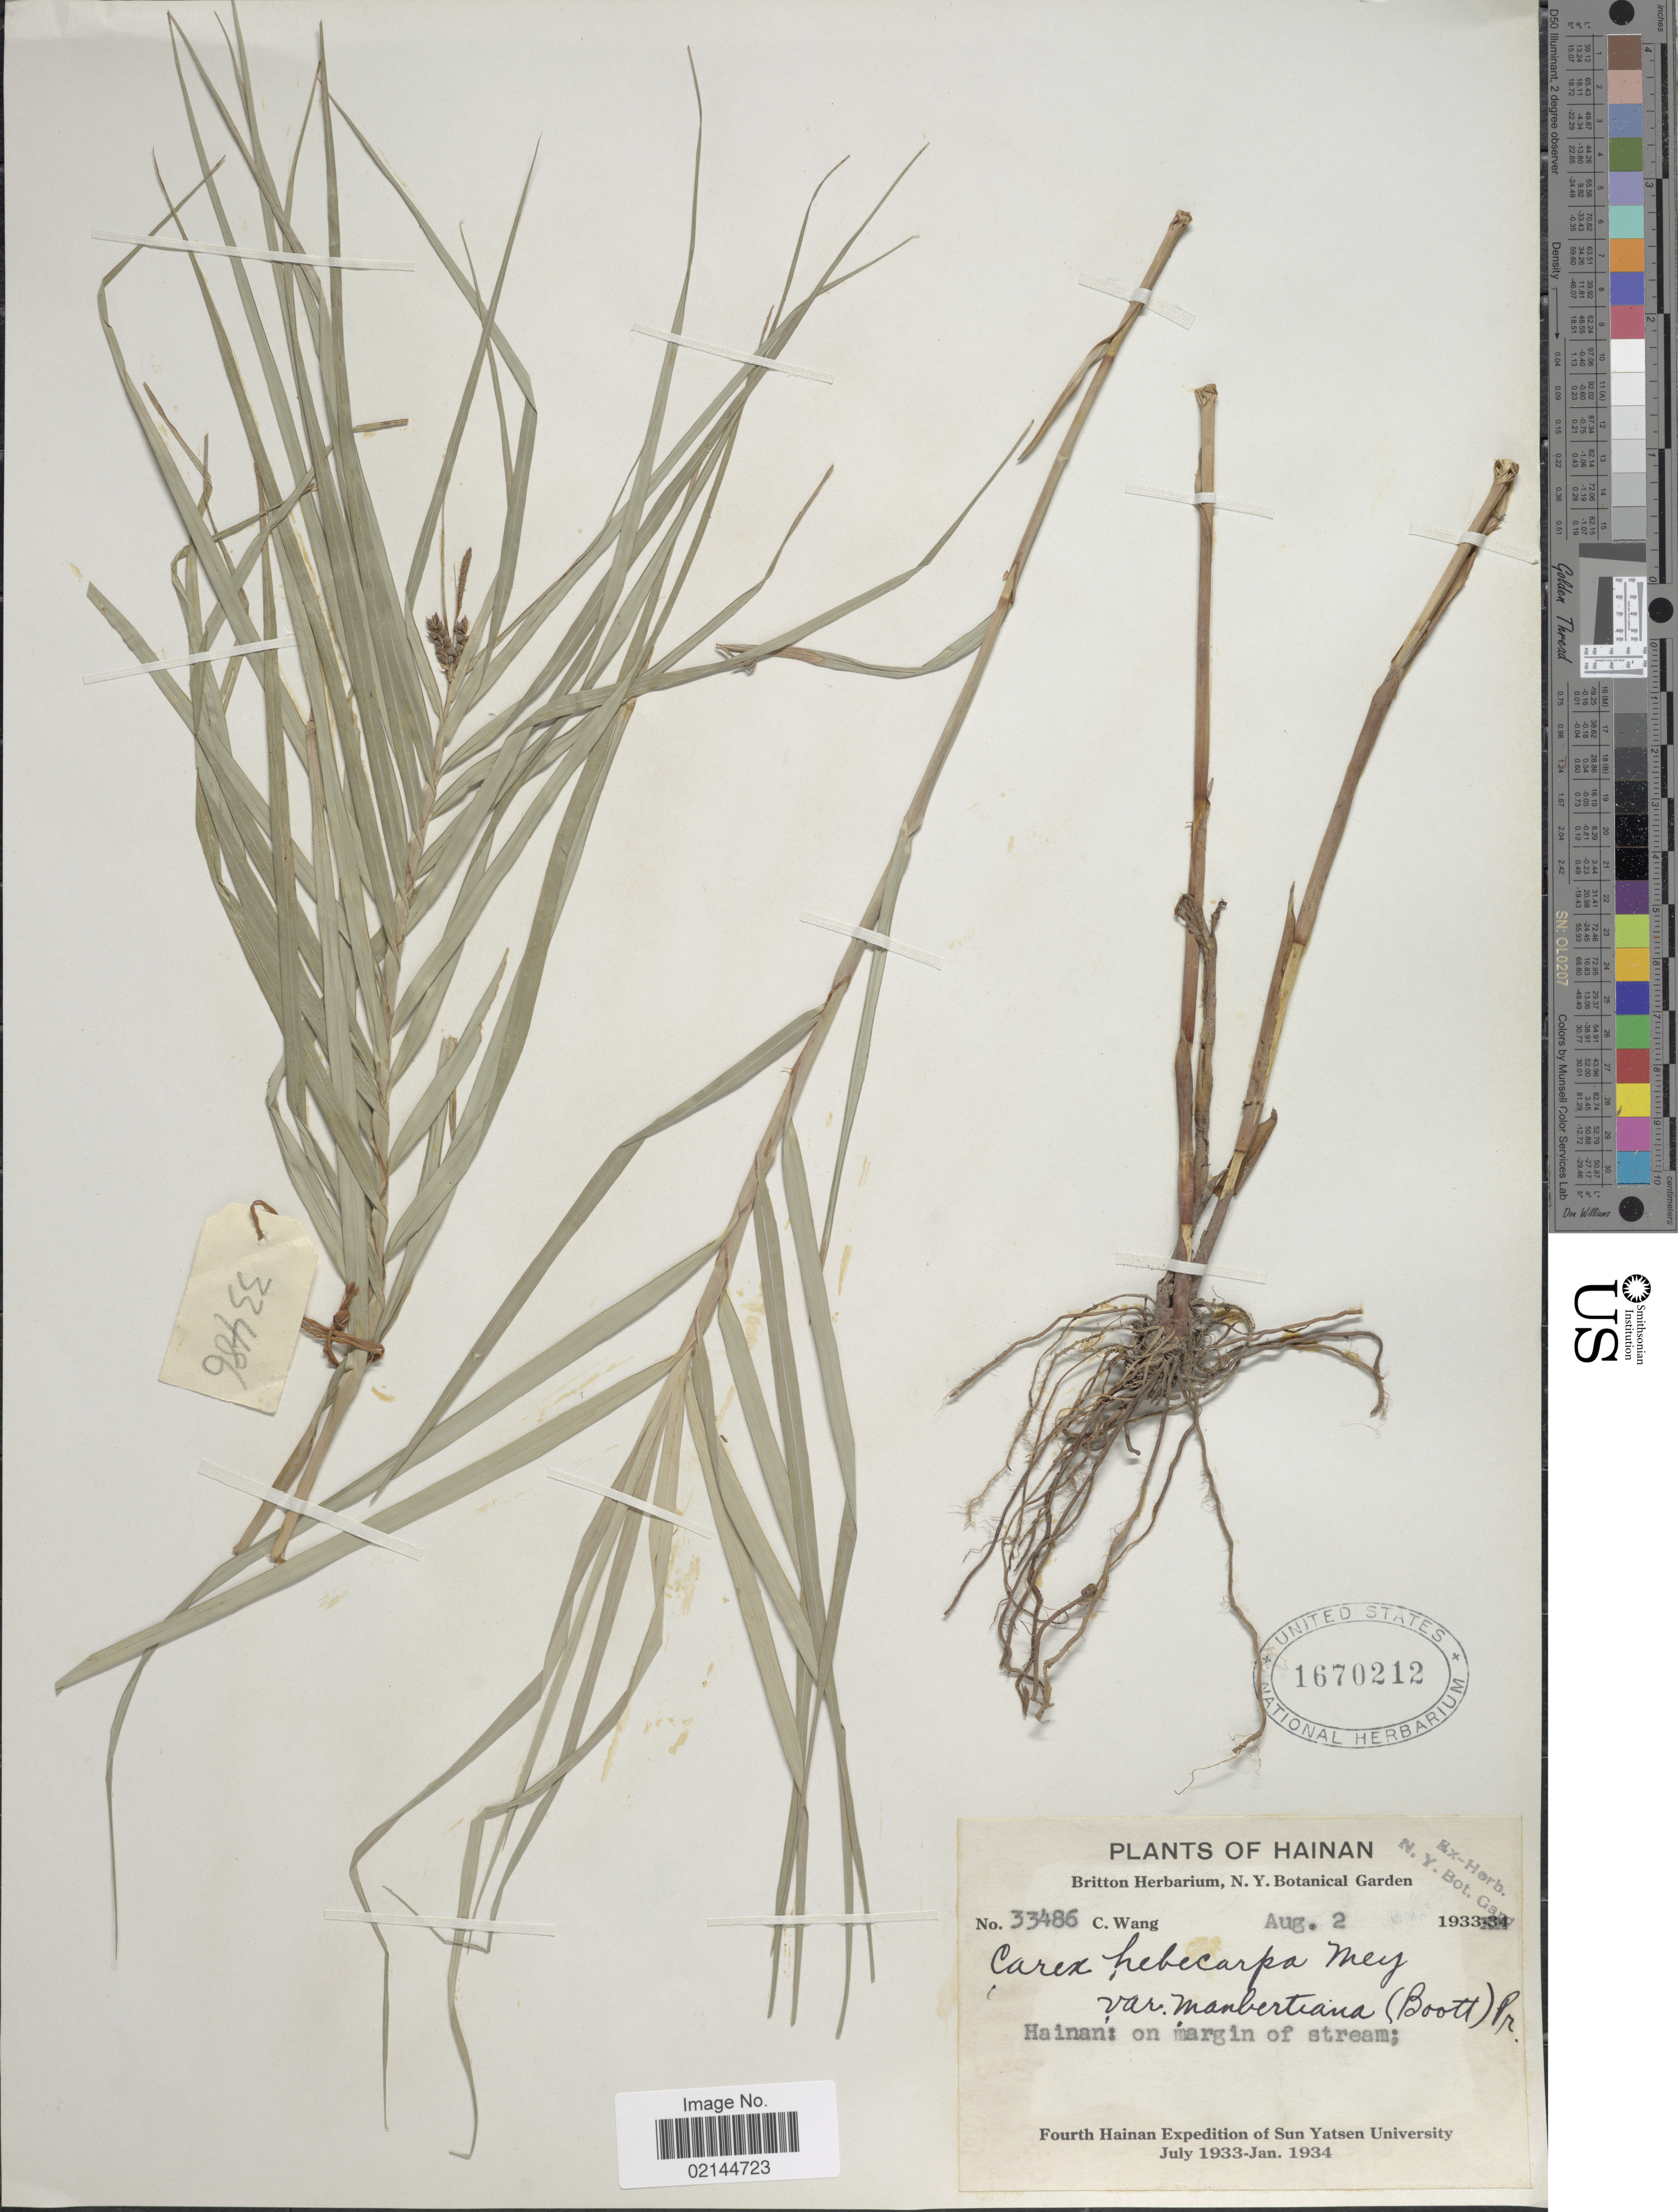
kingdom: Plantae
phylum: Tracheophyta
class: Liliopsida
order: Poales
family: Cyperaceae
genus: Carex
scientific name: Carex hebecarpa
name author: C.A. Mey.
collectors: C. Wang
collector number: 33486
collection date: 1933-08-02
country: China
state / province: Hainan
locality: On margin of stream.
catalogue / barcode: US 1670212